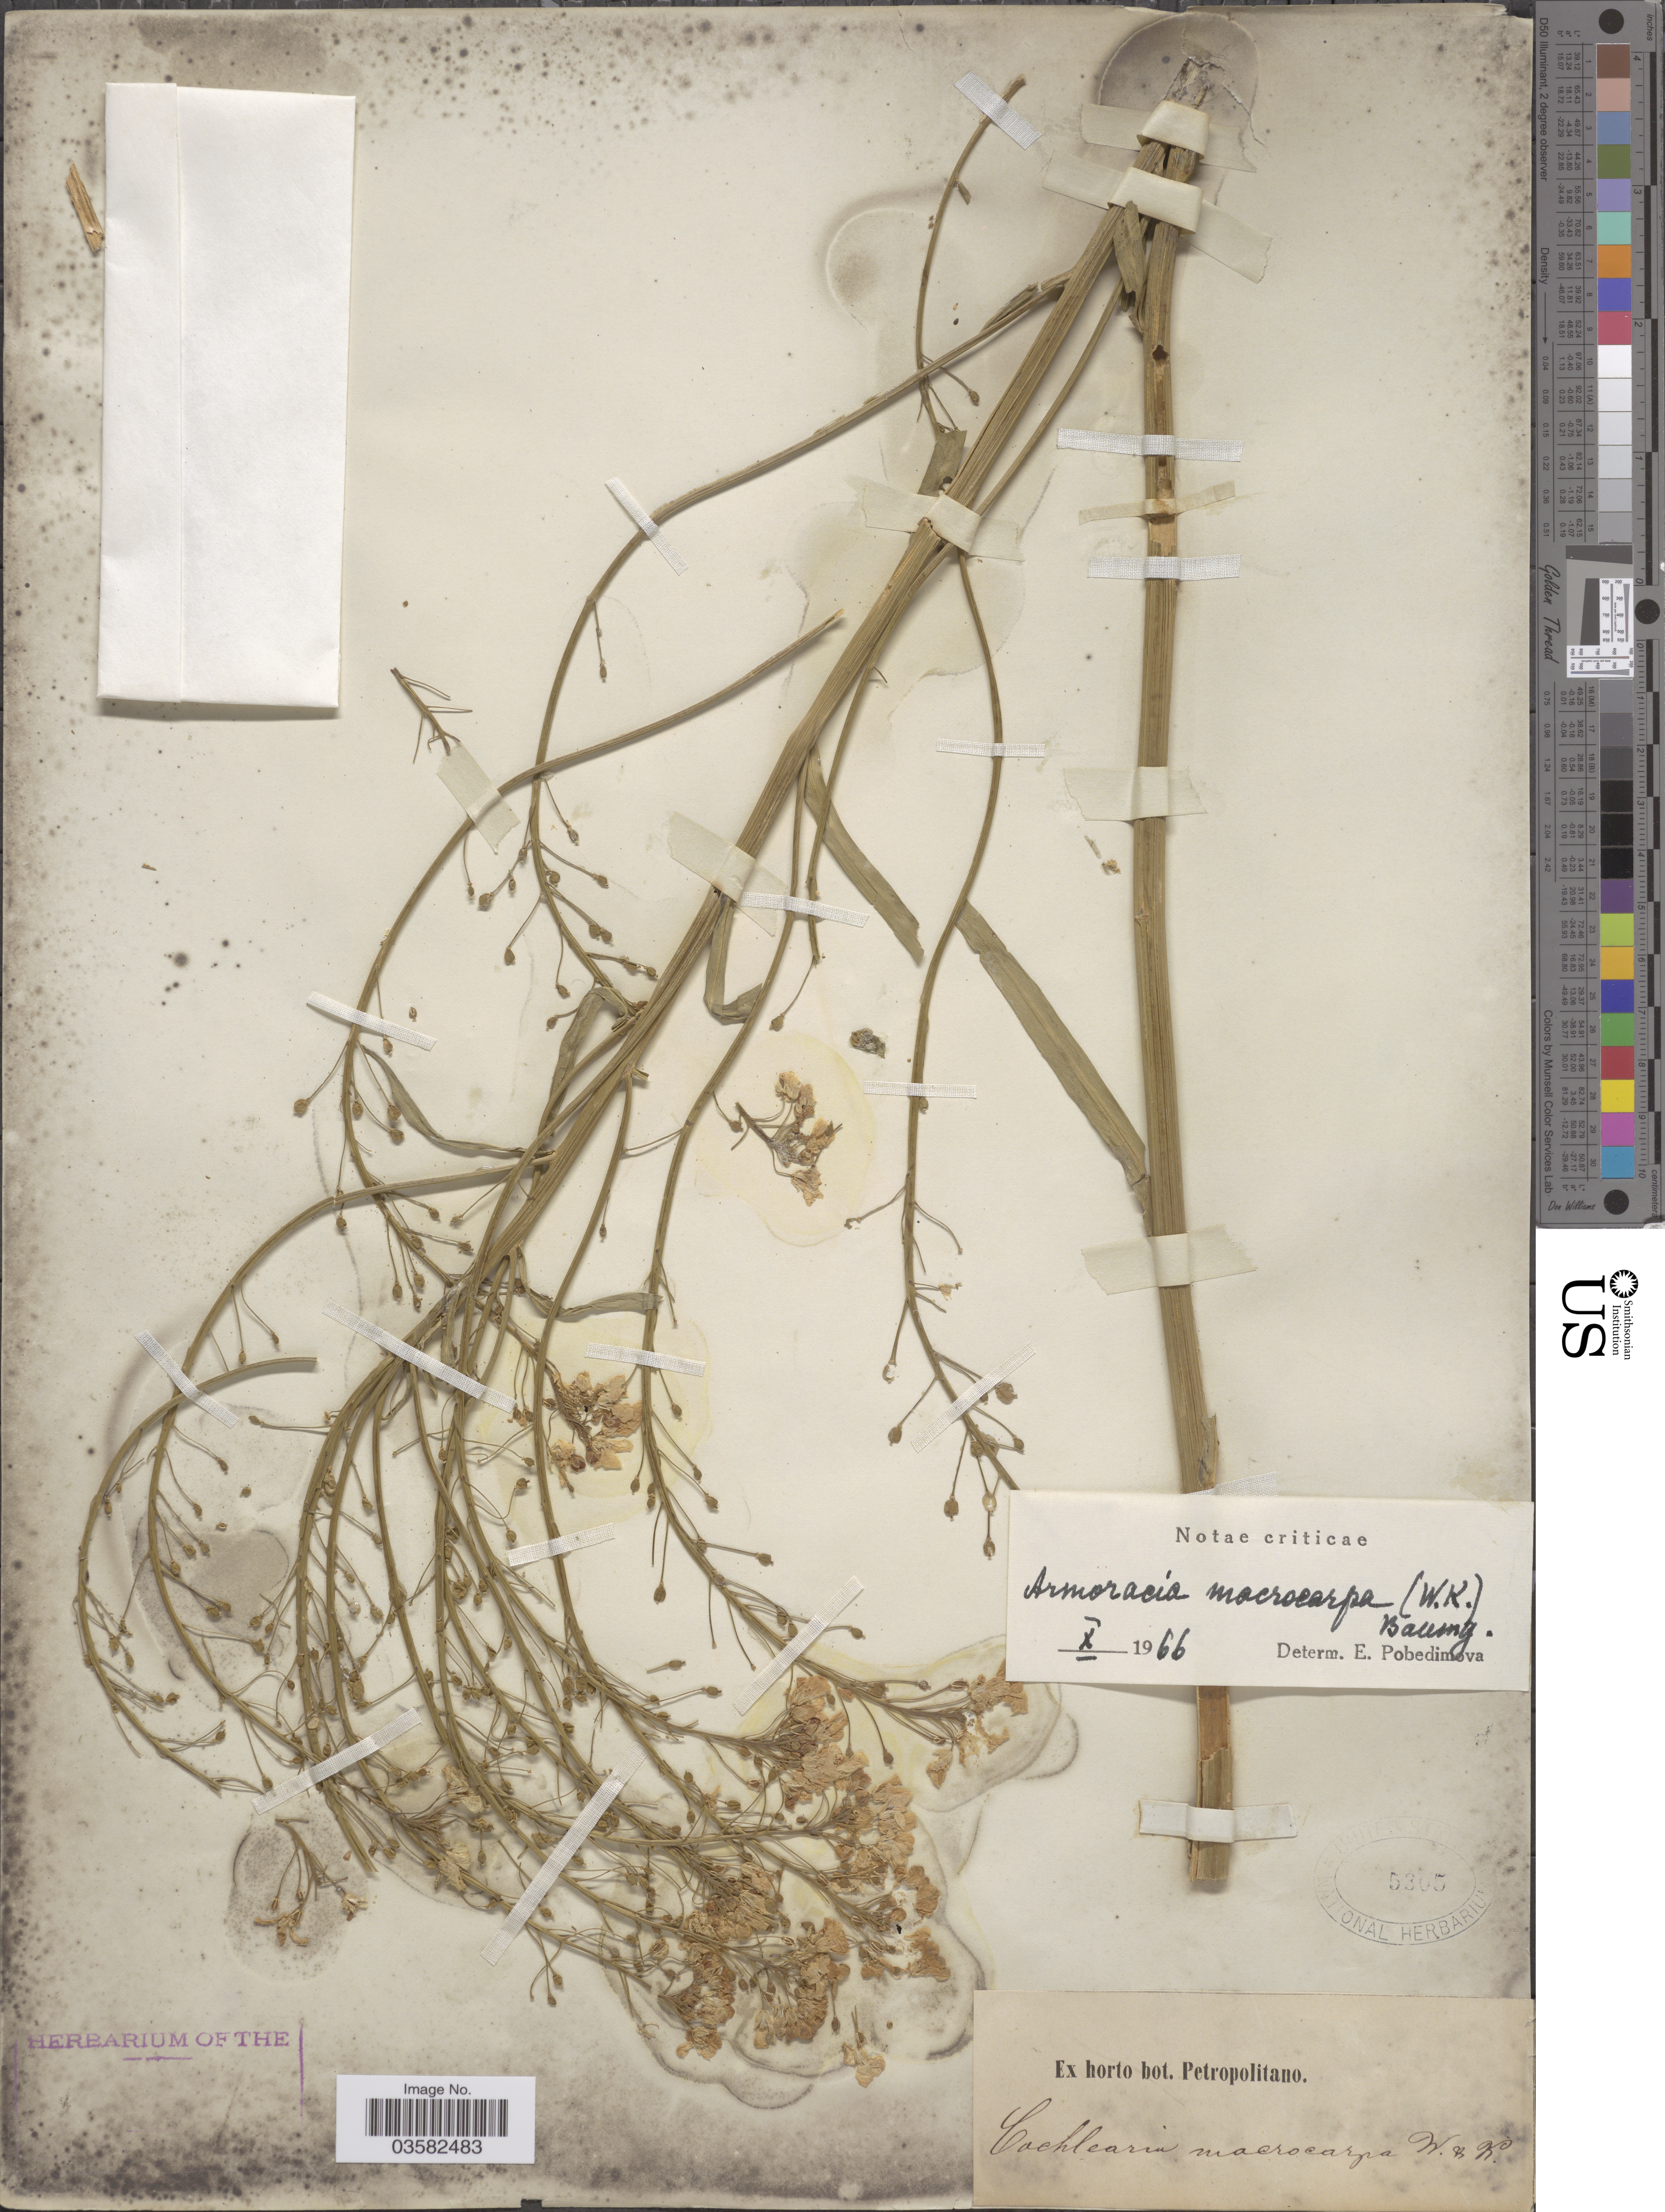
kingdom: Plantae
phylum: Tracheophyta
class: Magnoliopsida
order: Brassicales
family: Brassicaceae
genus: Cochlearia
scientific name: Cochlearia macrocarpa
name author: Waldst. & Kit.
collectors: ex Horto Bot. Petropolitano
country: Austria